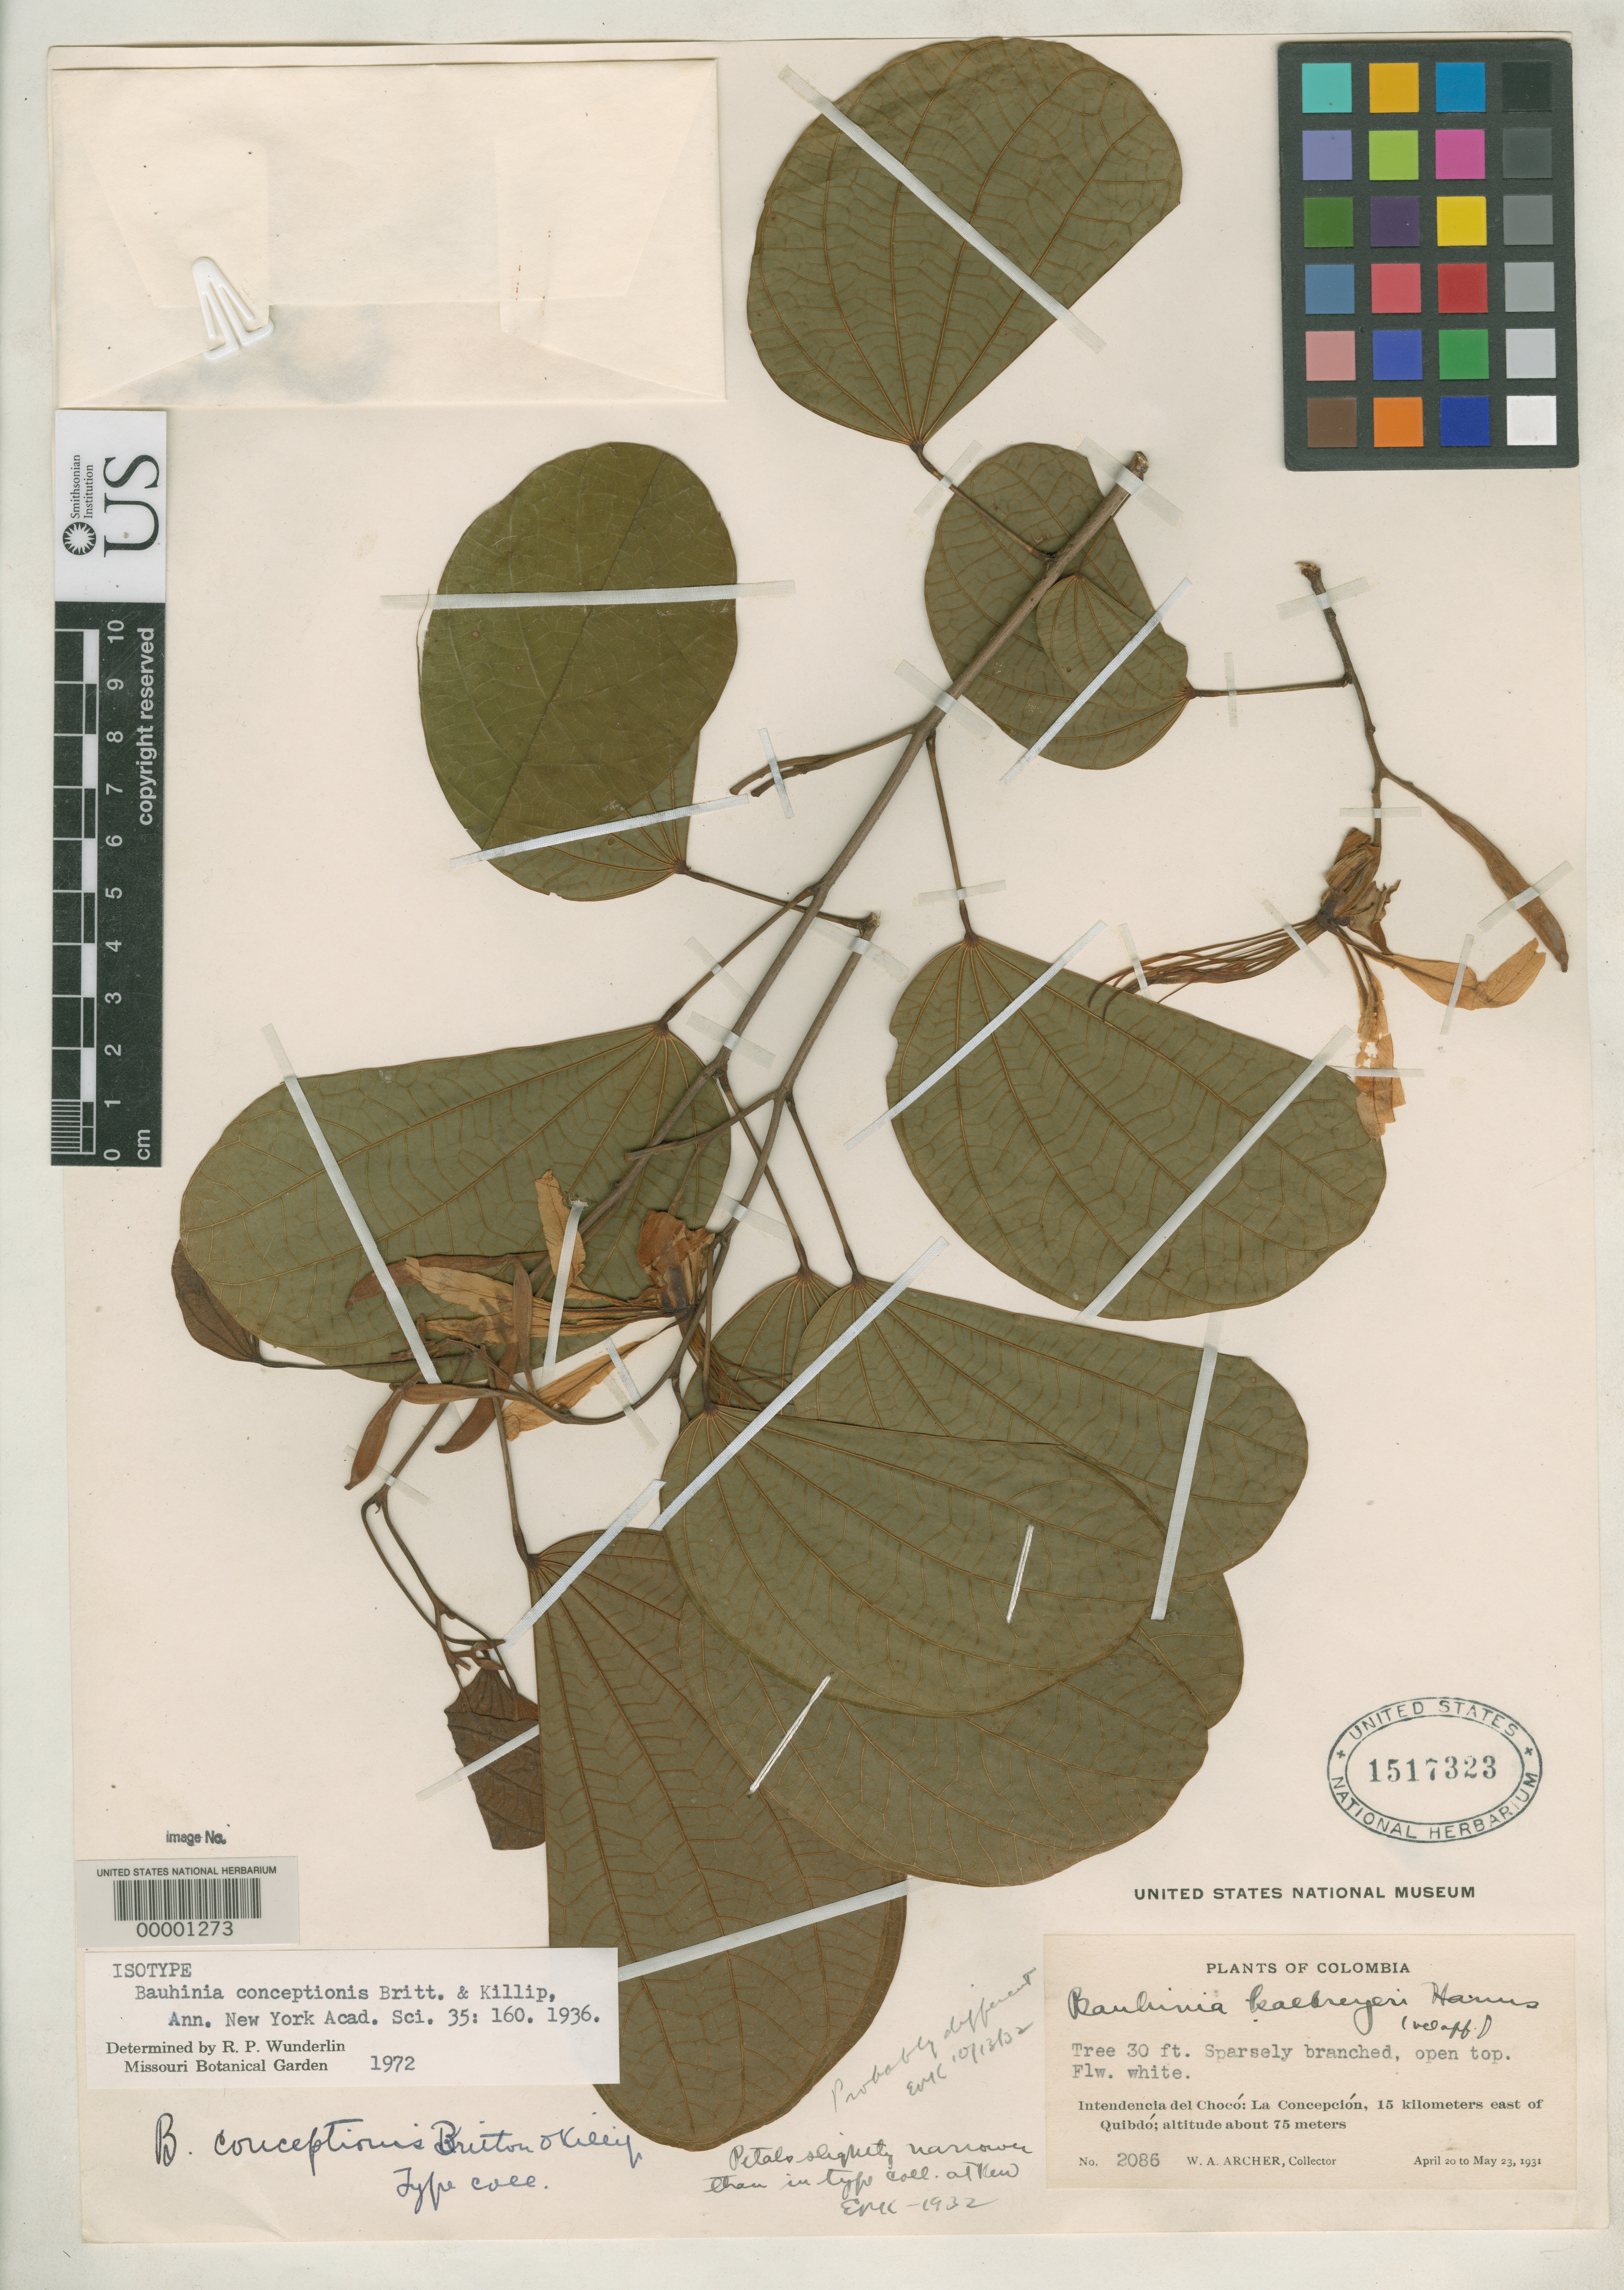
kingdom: Plantae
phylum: Tracheophyta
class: Magnoliopsida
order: Fabales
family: Fabaceae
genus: Bauhinia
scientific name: Bauhinia conceptionis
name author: Britton & Killip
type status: Isotype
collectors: W. A. Archer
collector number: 2086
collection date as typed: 20 Apr 1931 to 23 Mar 1931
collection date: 1931-03-23/1931-04-20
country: Colombia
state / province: Chocó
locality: La Concepcion.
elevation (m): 75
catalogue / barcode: US 1517323